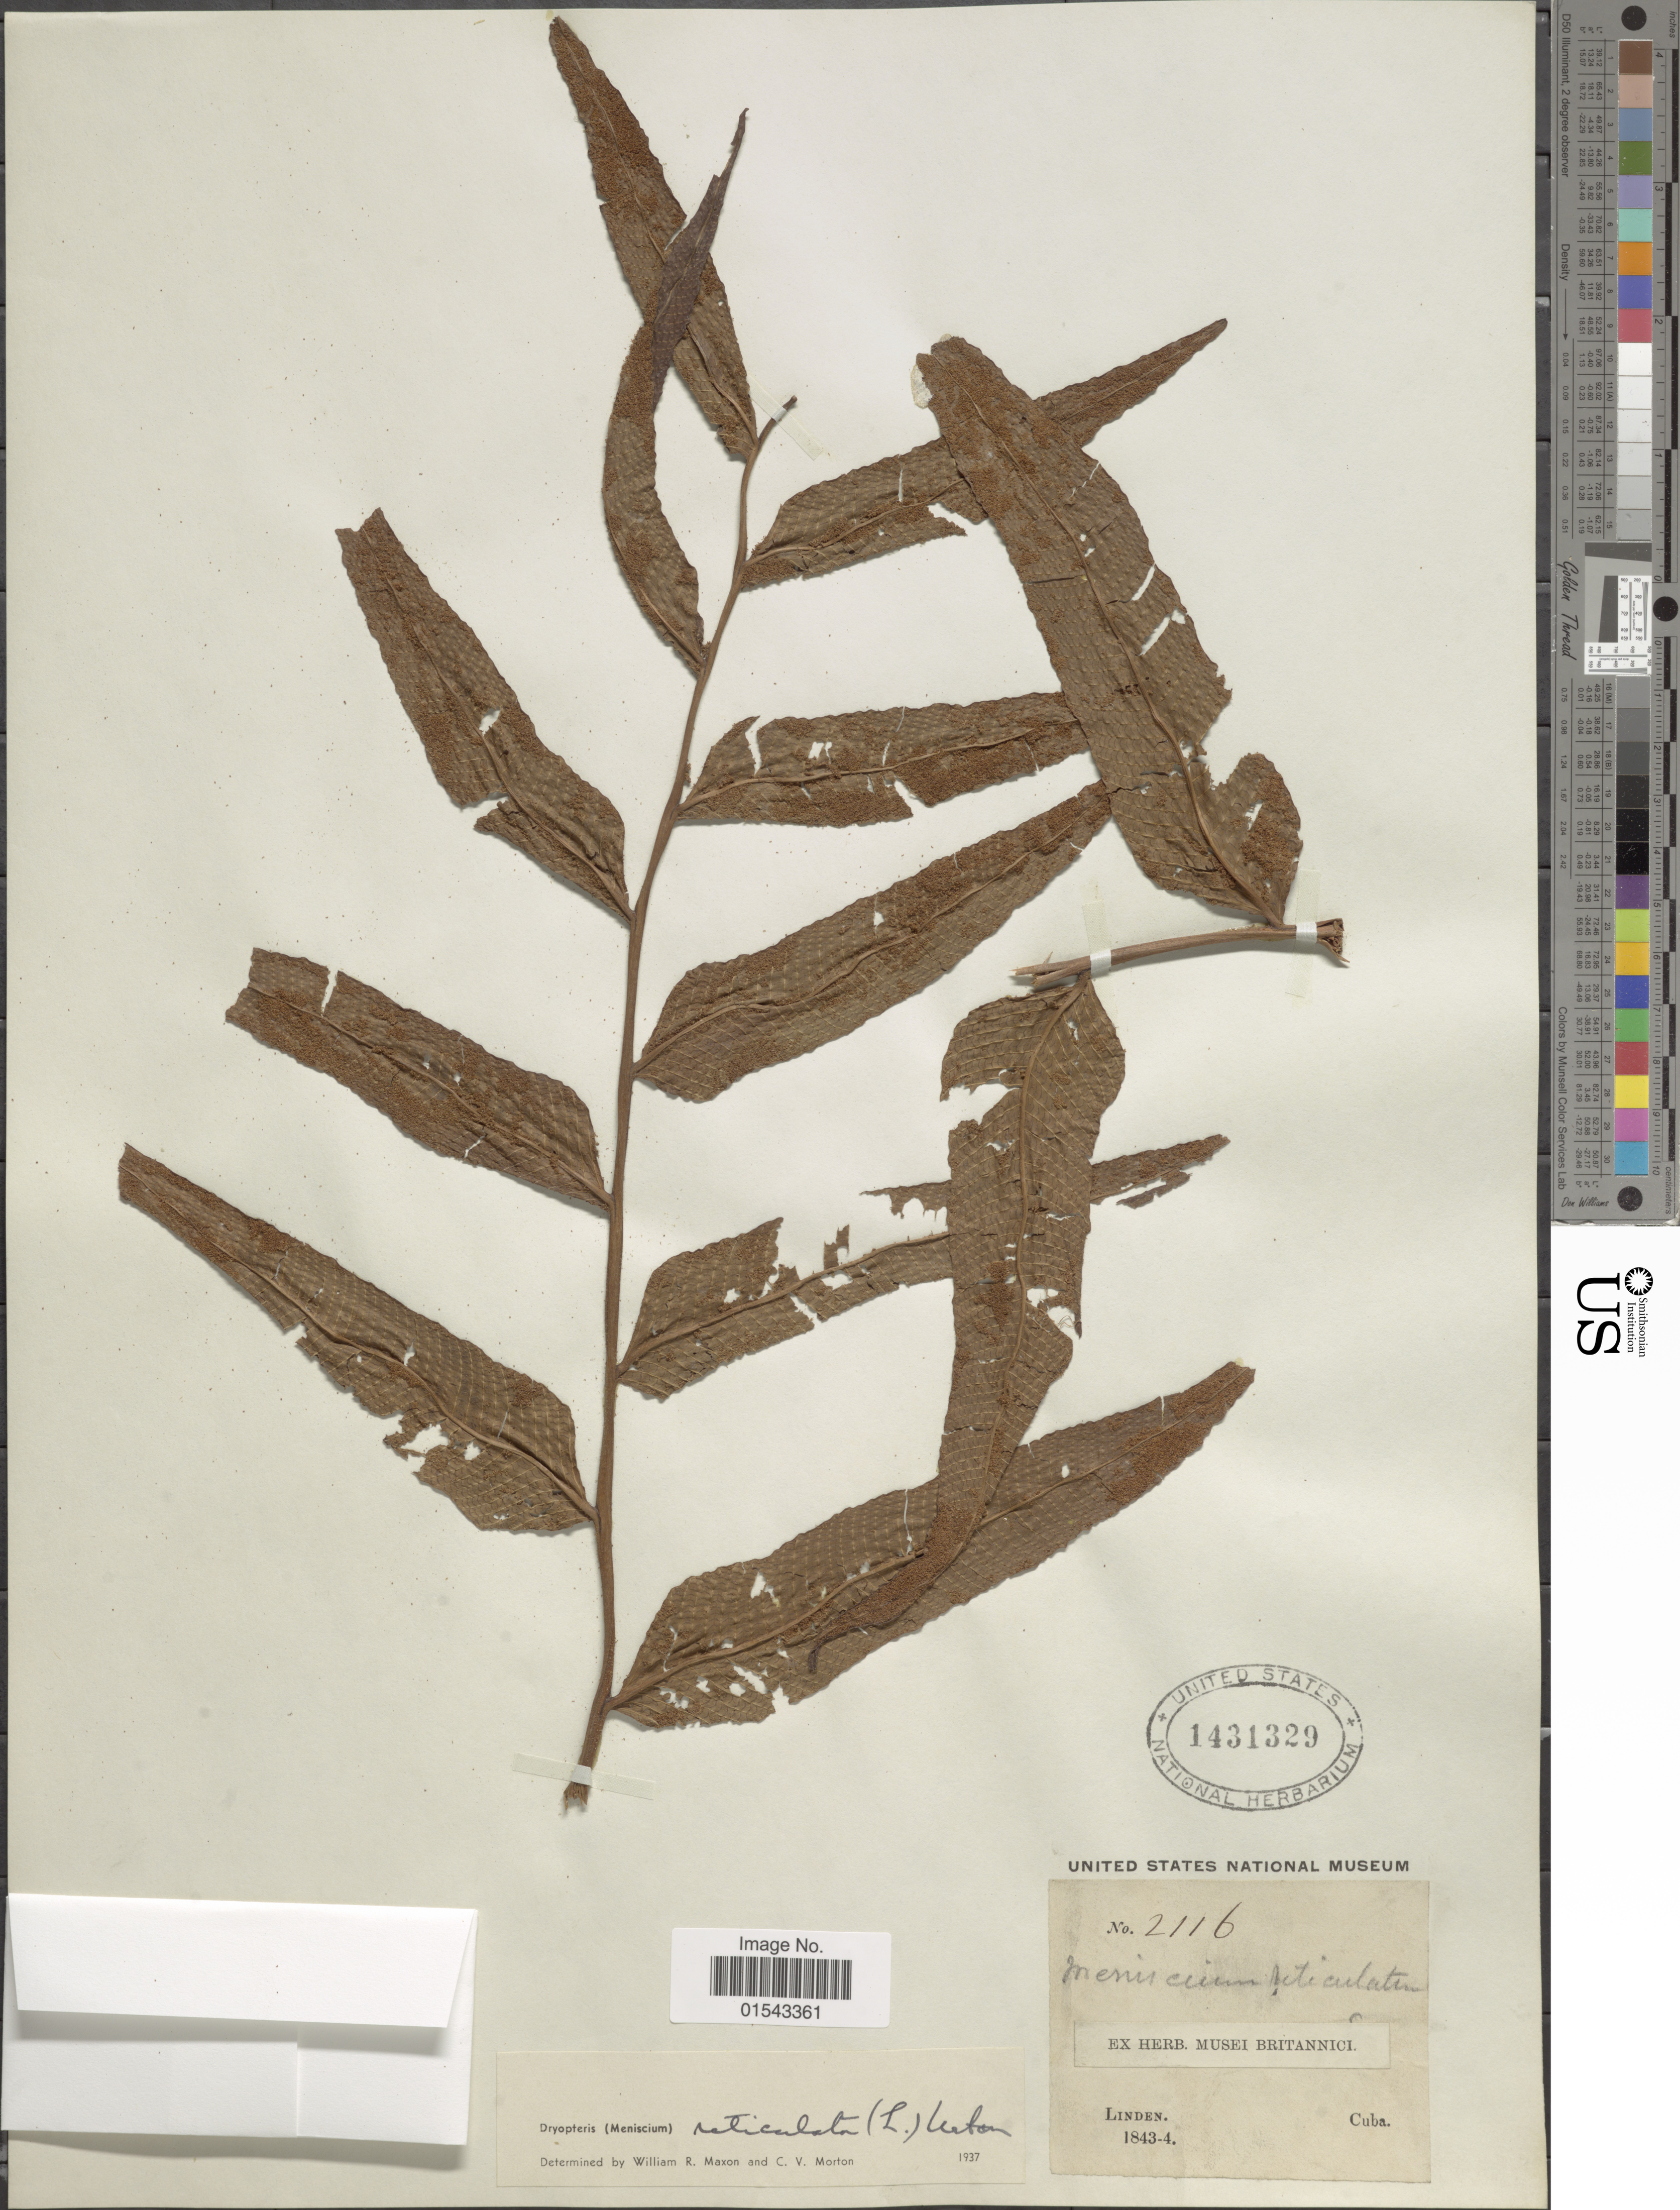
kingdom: Plantae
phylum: Tracheophyta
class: Polypodiopsida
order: Polypodiales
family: Thelypteridaceae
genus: Meniscium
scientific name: Meniscium reticulatum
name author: (L.) Sw.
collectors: -- Linden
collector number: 2116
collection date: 1843/1844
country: Cuba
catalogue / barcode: US 1431329